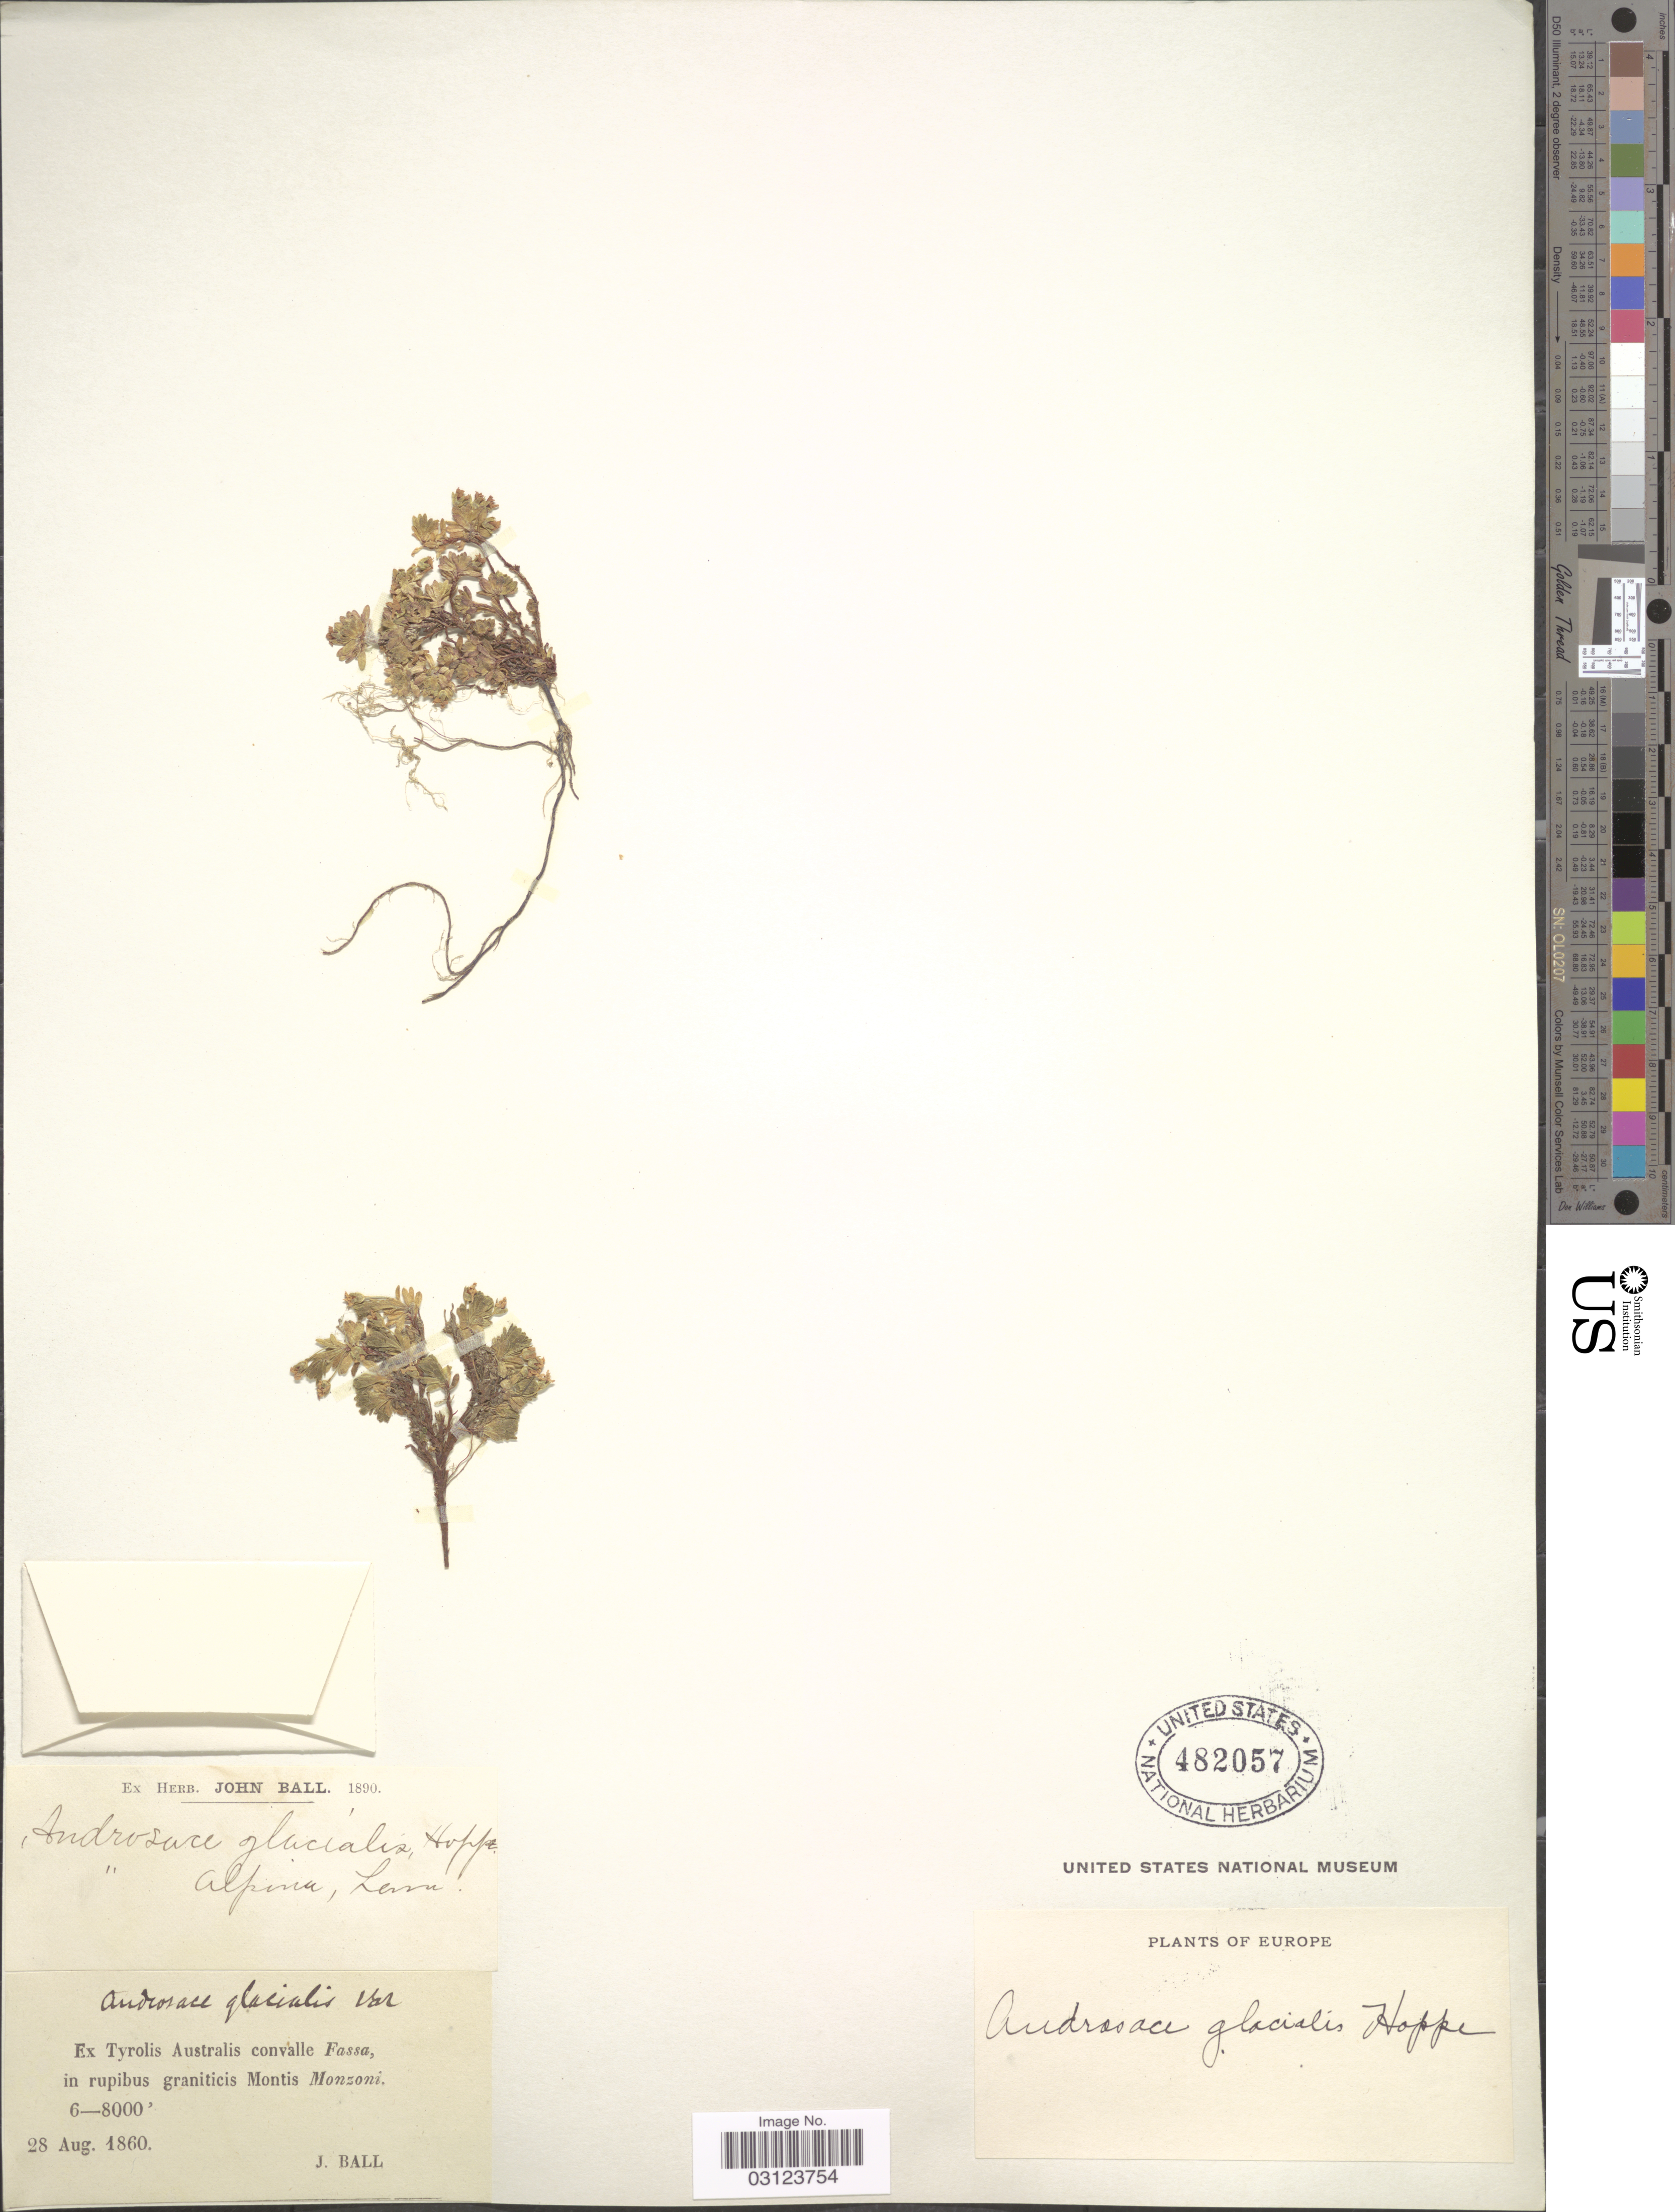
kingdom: Plantae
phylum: Tracheophyta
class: Magnoliopsida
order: Ericales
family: Primulaceae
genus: Androsace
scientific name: Androsace glacialis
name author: (Hegetschw.) Hoppe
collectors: J. Ball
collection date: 1860-08-28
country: Italy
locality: Europe. Ex Tyrolis Australis convalle Fassa, in rupibus graniticis Montis Monzoni.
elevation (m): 1829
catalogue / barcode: US 482057